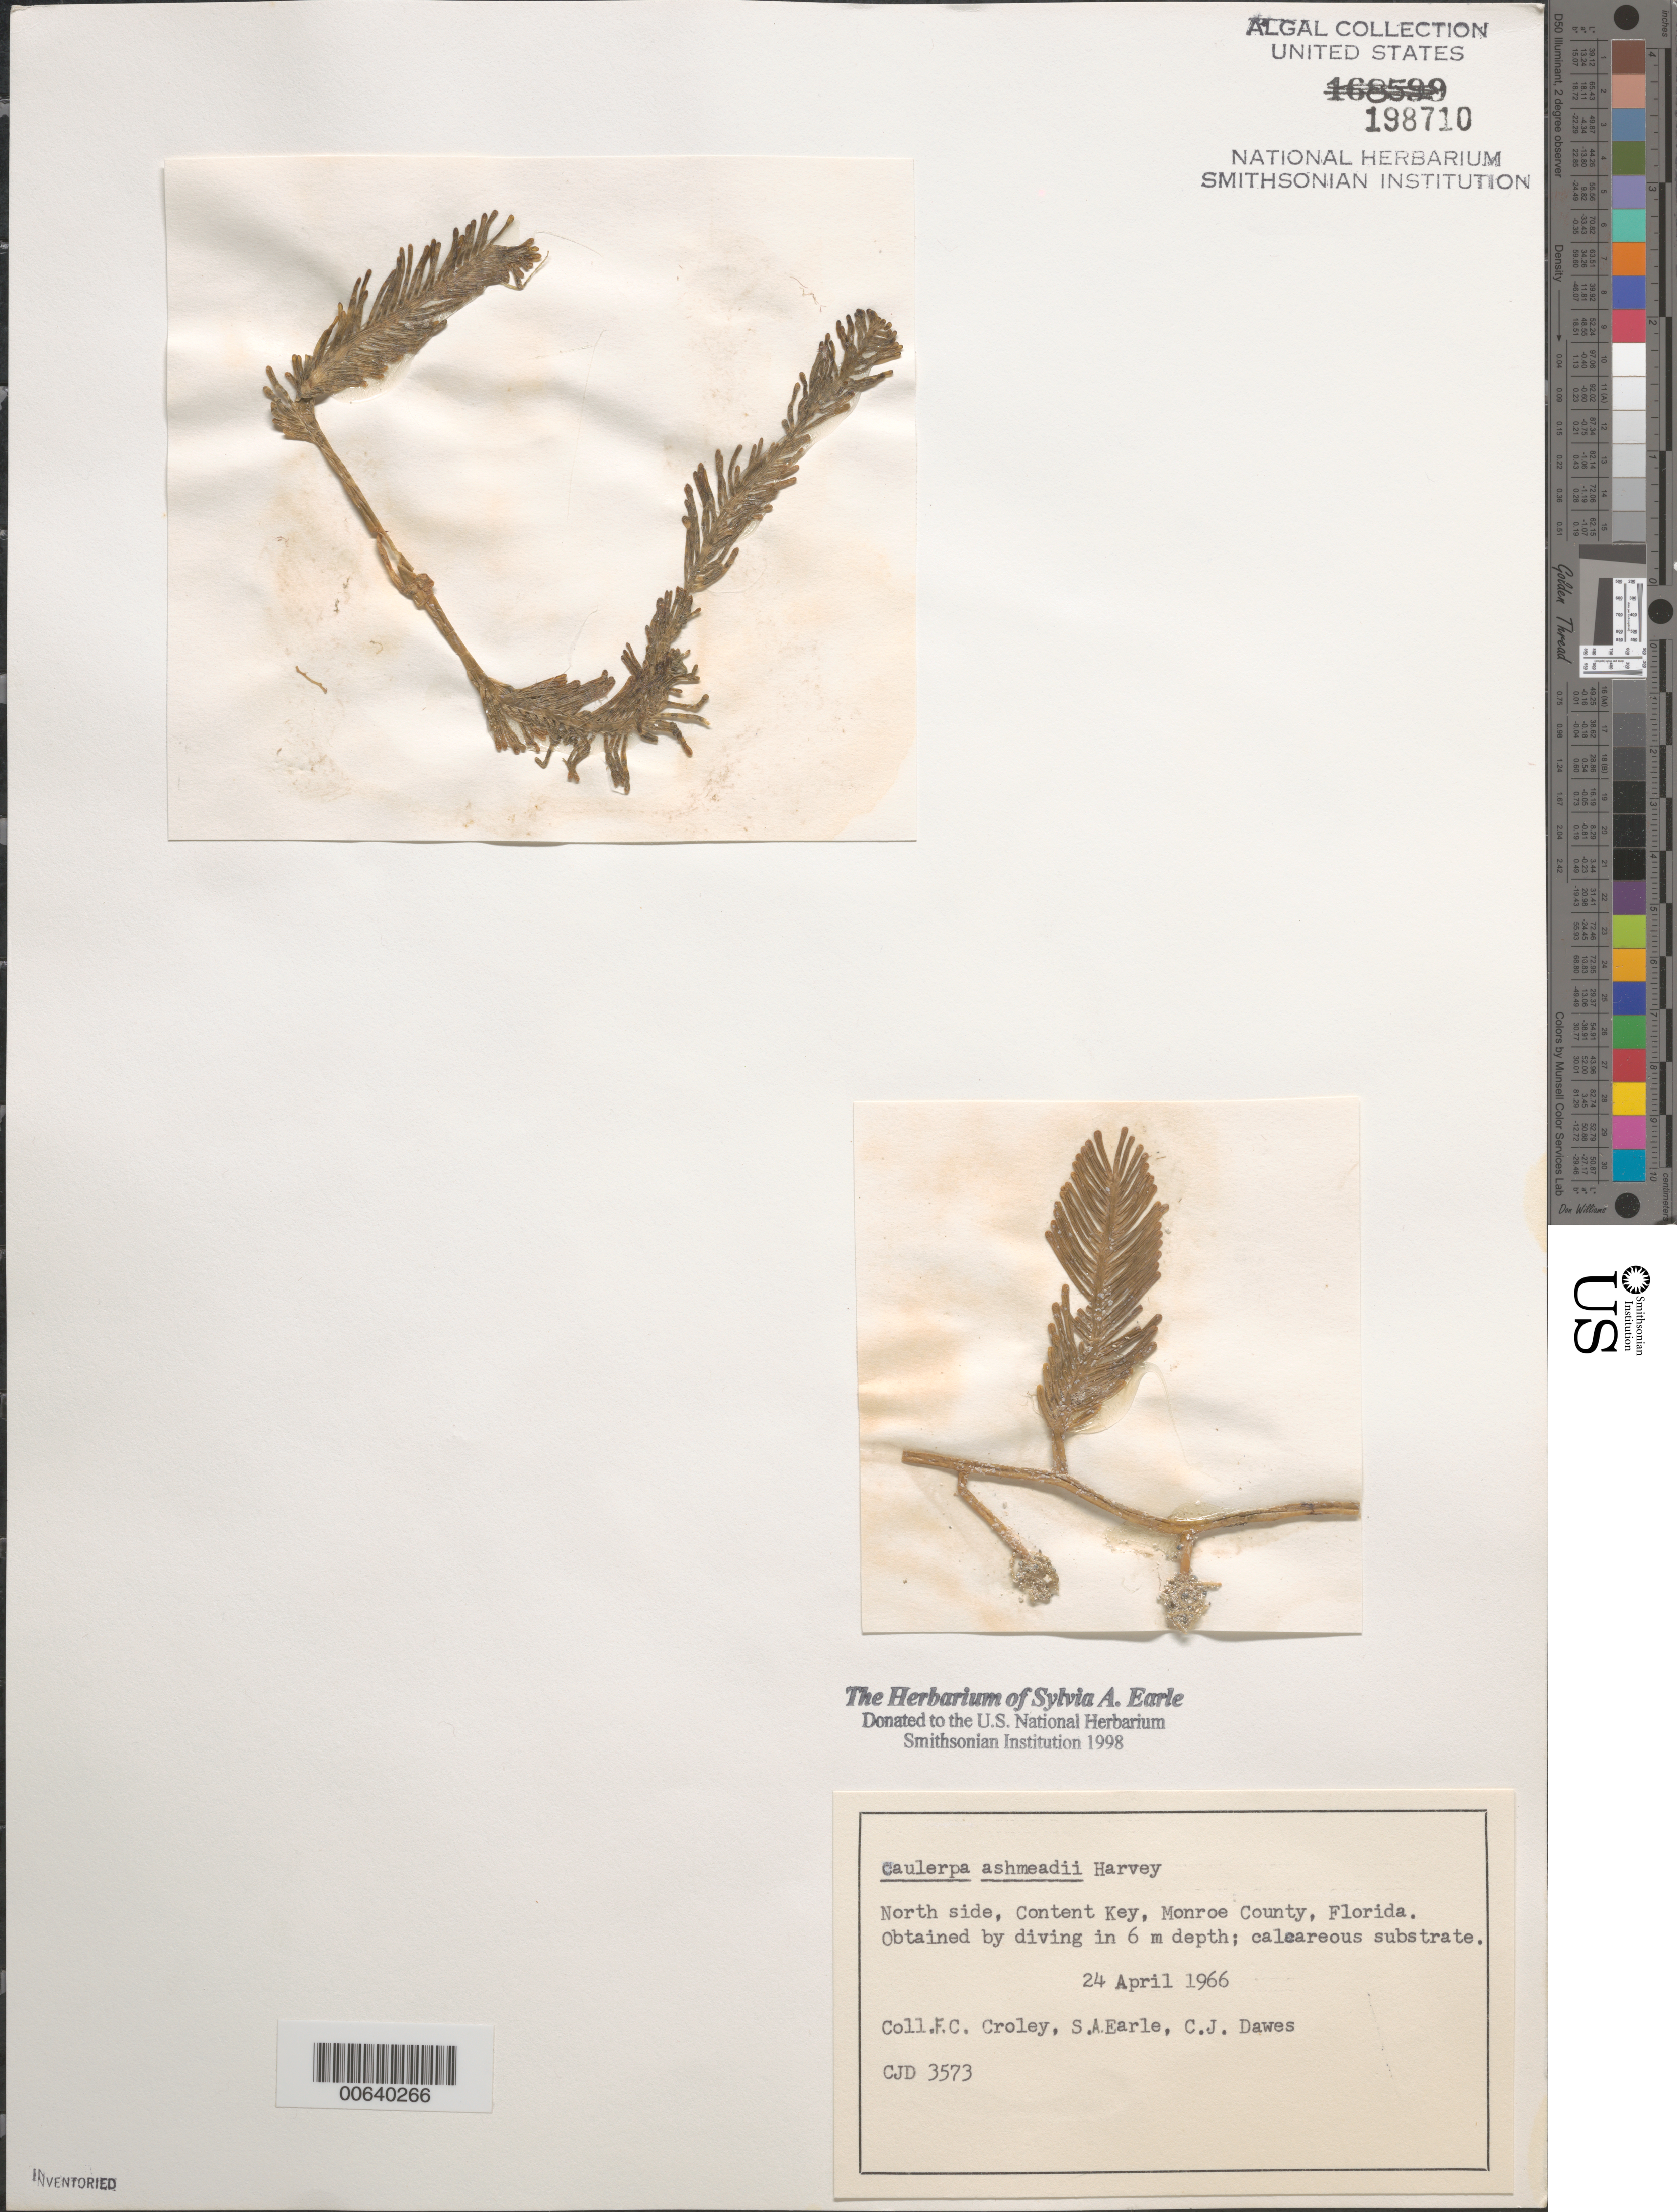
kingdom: Plantae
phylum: Chlorophyta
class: Ulvophyceae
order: Bryopsidales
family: Caulerpaceae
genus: Caulerpa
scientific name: Caulerpa ashmeadii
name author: Harv.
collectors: C. Dawes, F. C. Croley & S. A. Earle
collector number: Cjd 3573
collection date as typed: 24 Apr 1966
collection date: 1966-04-24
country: United States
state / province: Florida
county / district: Monroe County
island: Content Keys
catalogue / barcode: US 198710